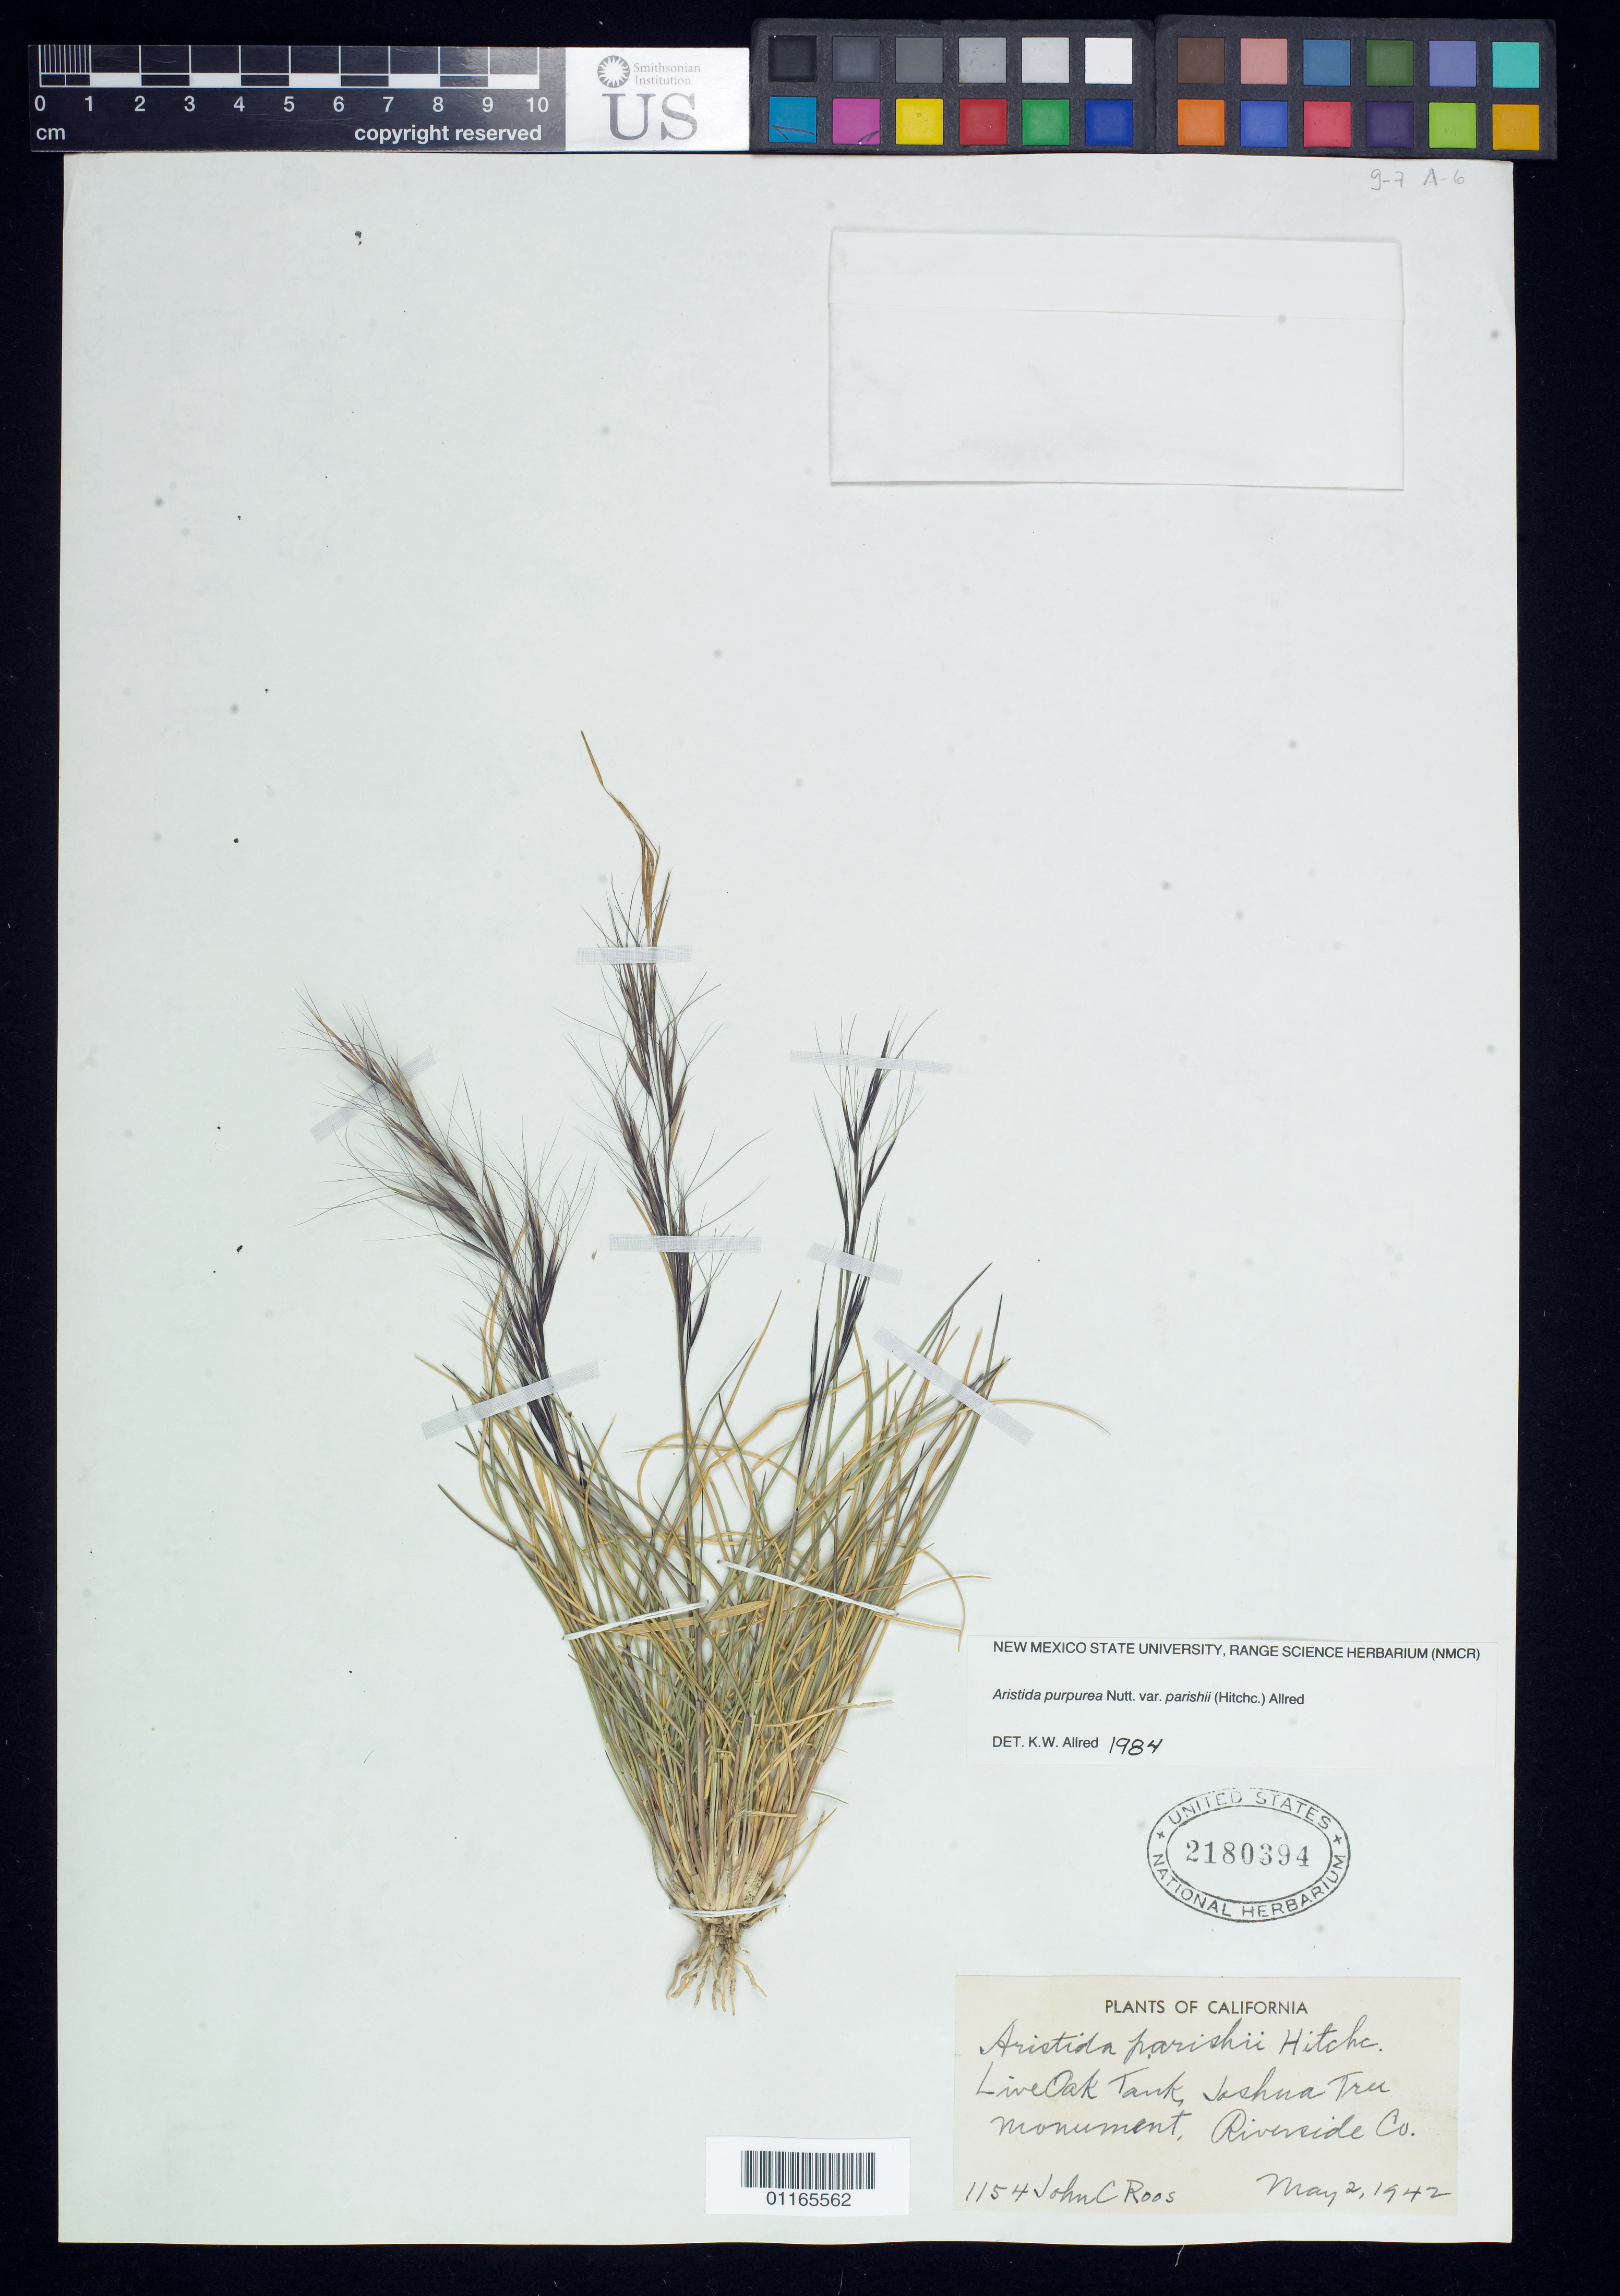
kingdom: Plantae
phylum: Tracheophyta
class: Liliopsida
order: Poales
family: Poaceae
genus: Aristida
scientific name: Aristida purpurea var. parishii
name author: (Hitchc.) Allred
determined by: Allred, Kelly W., Director & Curator (NMCR), New Mexico State University (UNITED STATES)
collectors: J. C. Roos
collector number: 1154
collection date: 1942-05-02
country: United States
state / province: California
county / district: Riverside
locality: Live Oak Tank, Joshua Tree Monument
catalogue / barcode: US 2180394